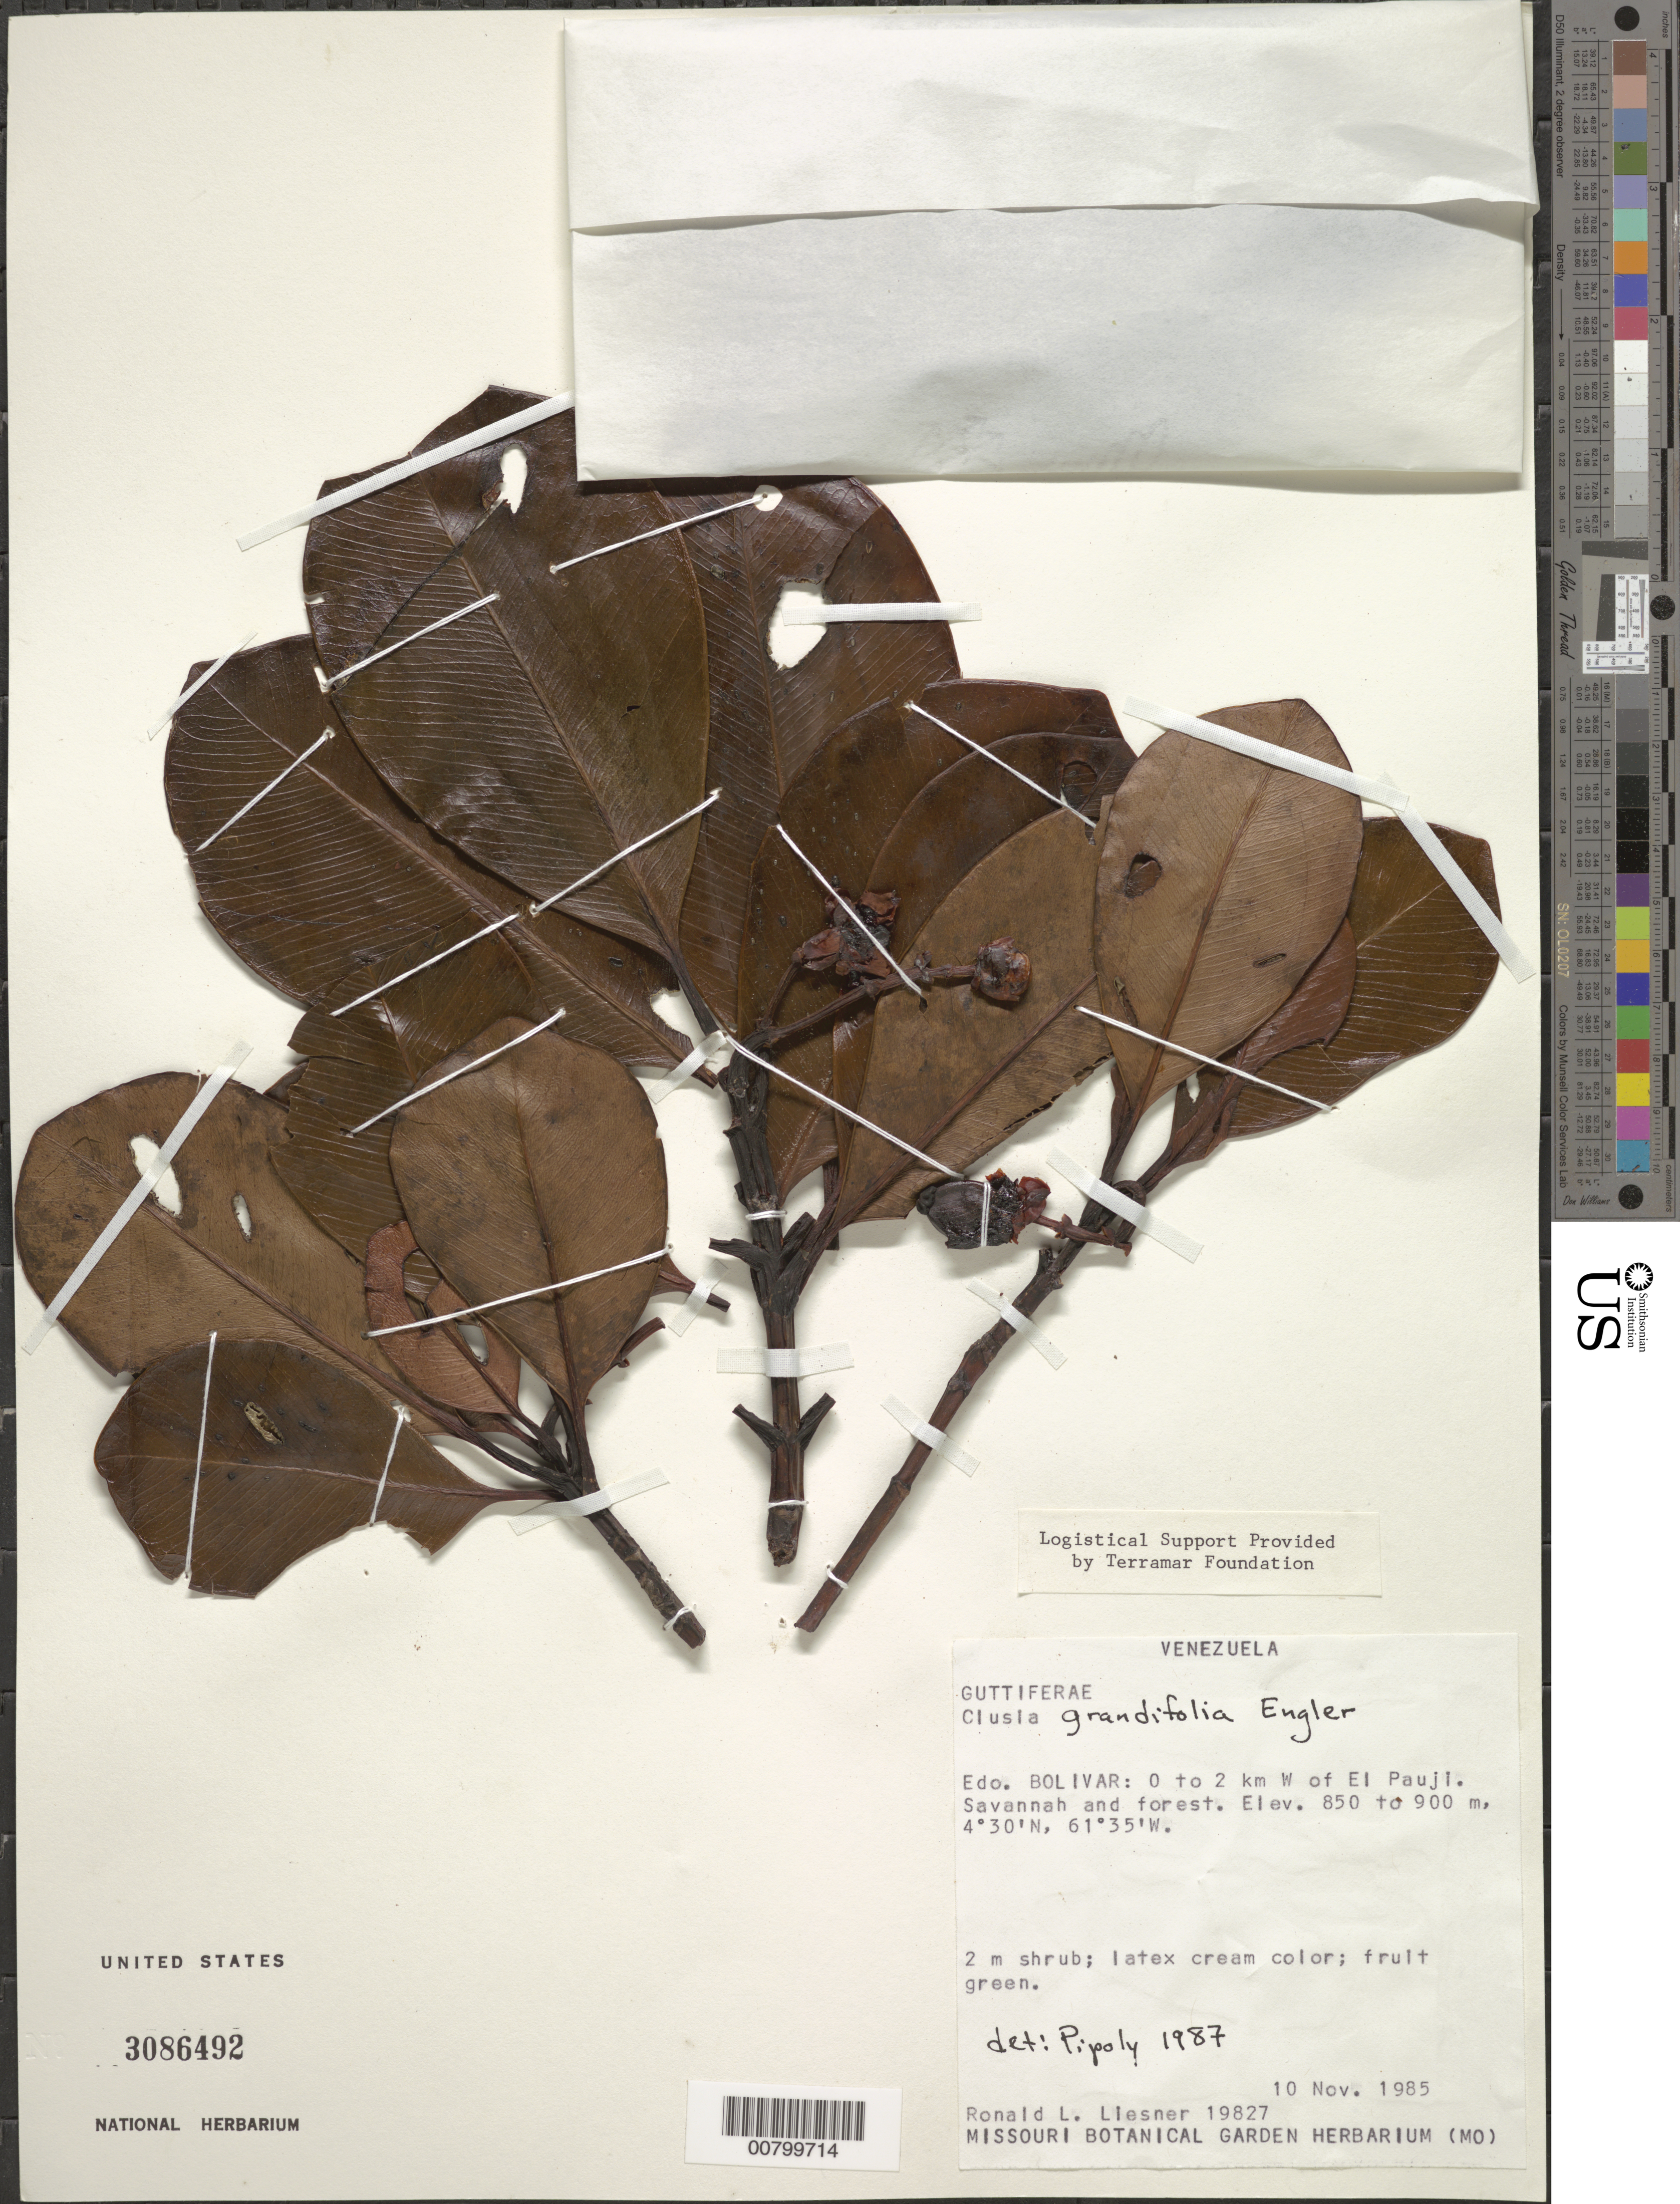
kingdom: Plantae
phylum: Tracheophyta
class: Magnoliopsida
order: Malpighiales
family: Clusiaceae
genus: Clusia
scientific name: Clusia grandifolia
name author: Engl.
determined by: Pipoly, J. J., III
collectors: R. L. Liesner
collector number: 19827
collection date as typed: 10-Nov-85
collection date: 1985-11-10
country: Venezuela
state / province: Bolívar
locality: El Pauji, 0-2 km W of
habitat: Savanna and forest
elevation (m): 850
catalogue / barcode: US 3086492